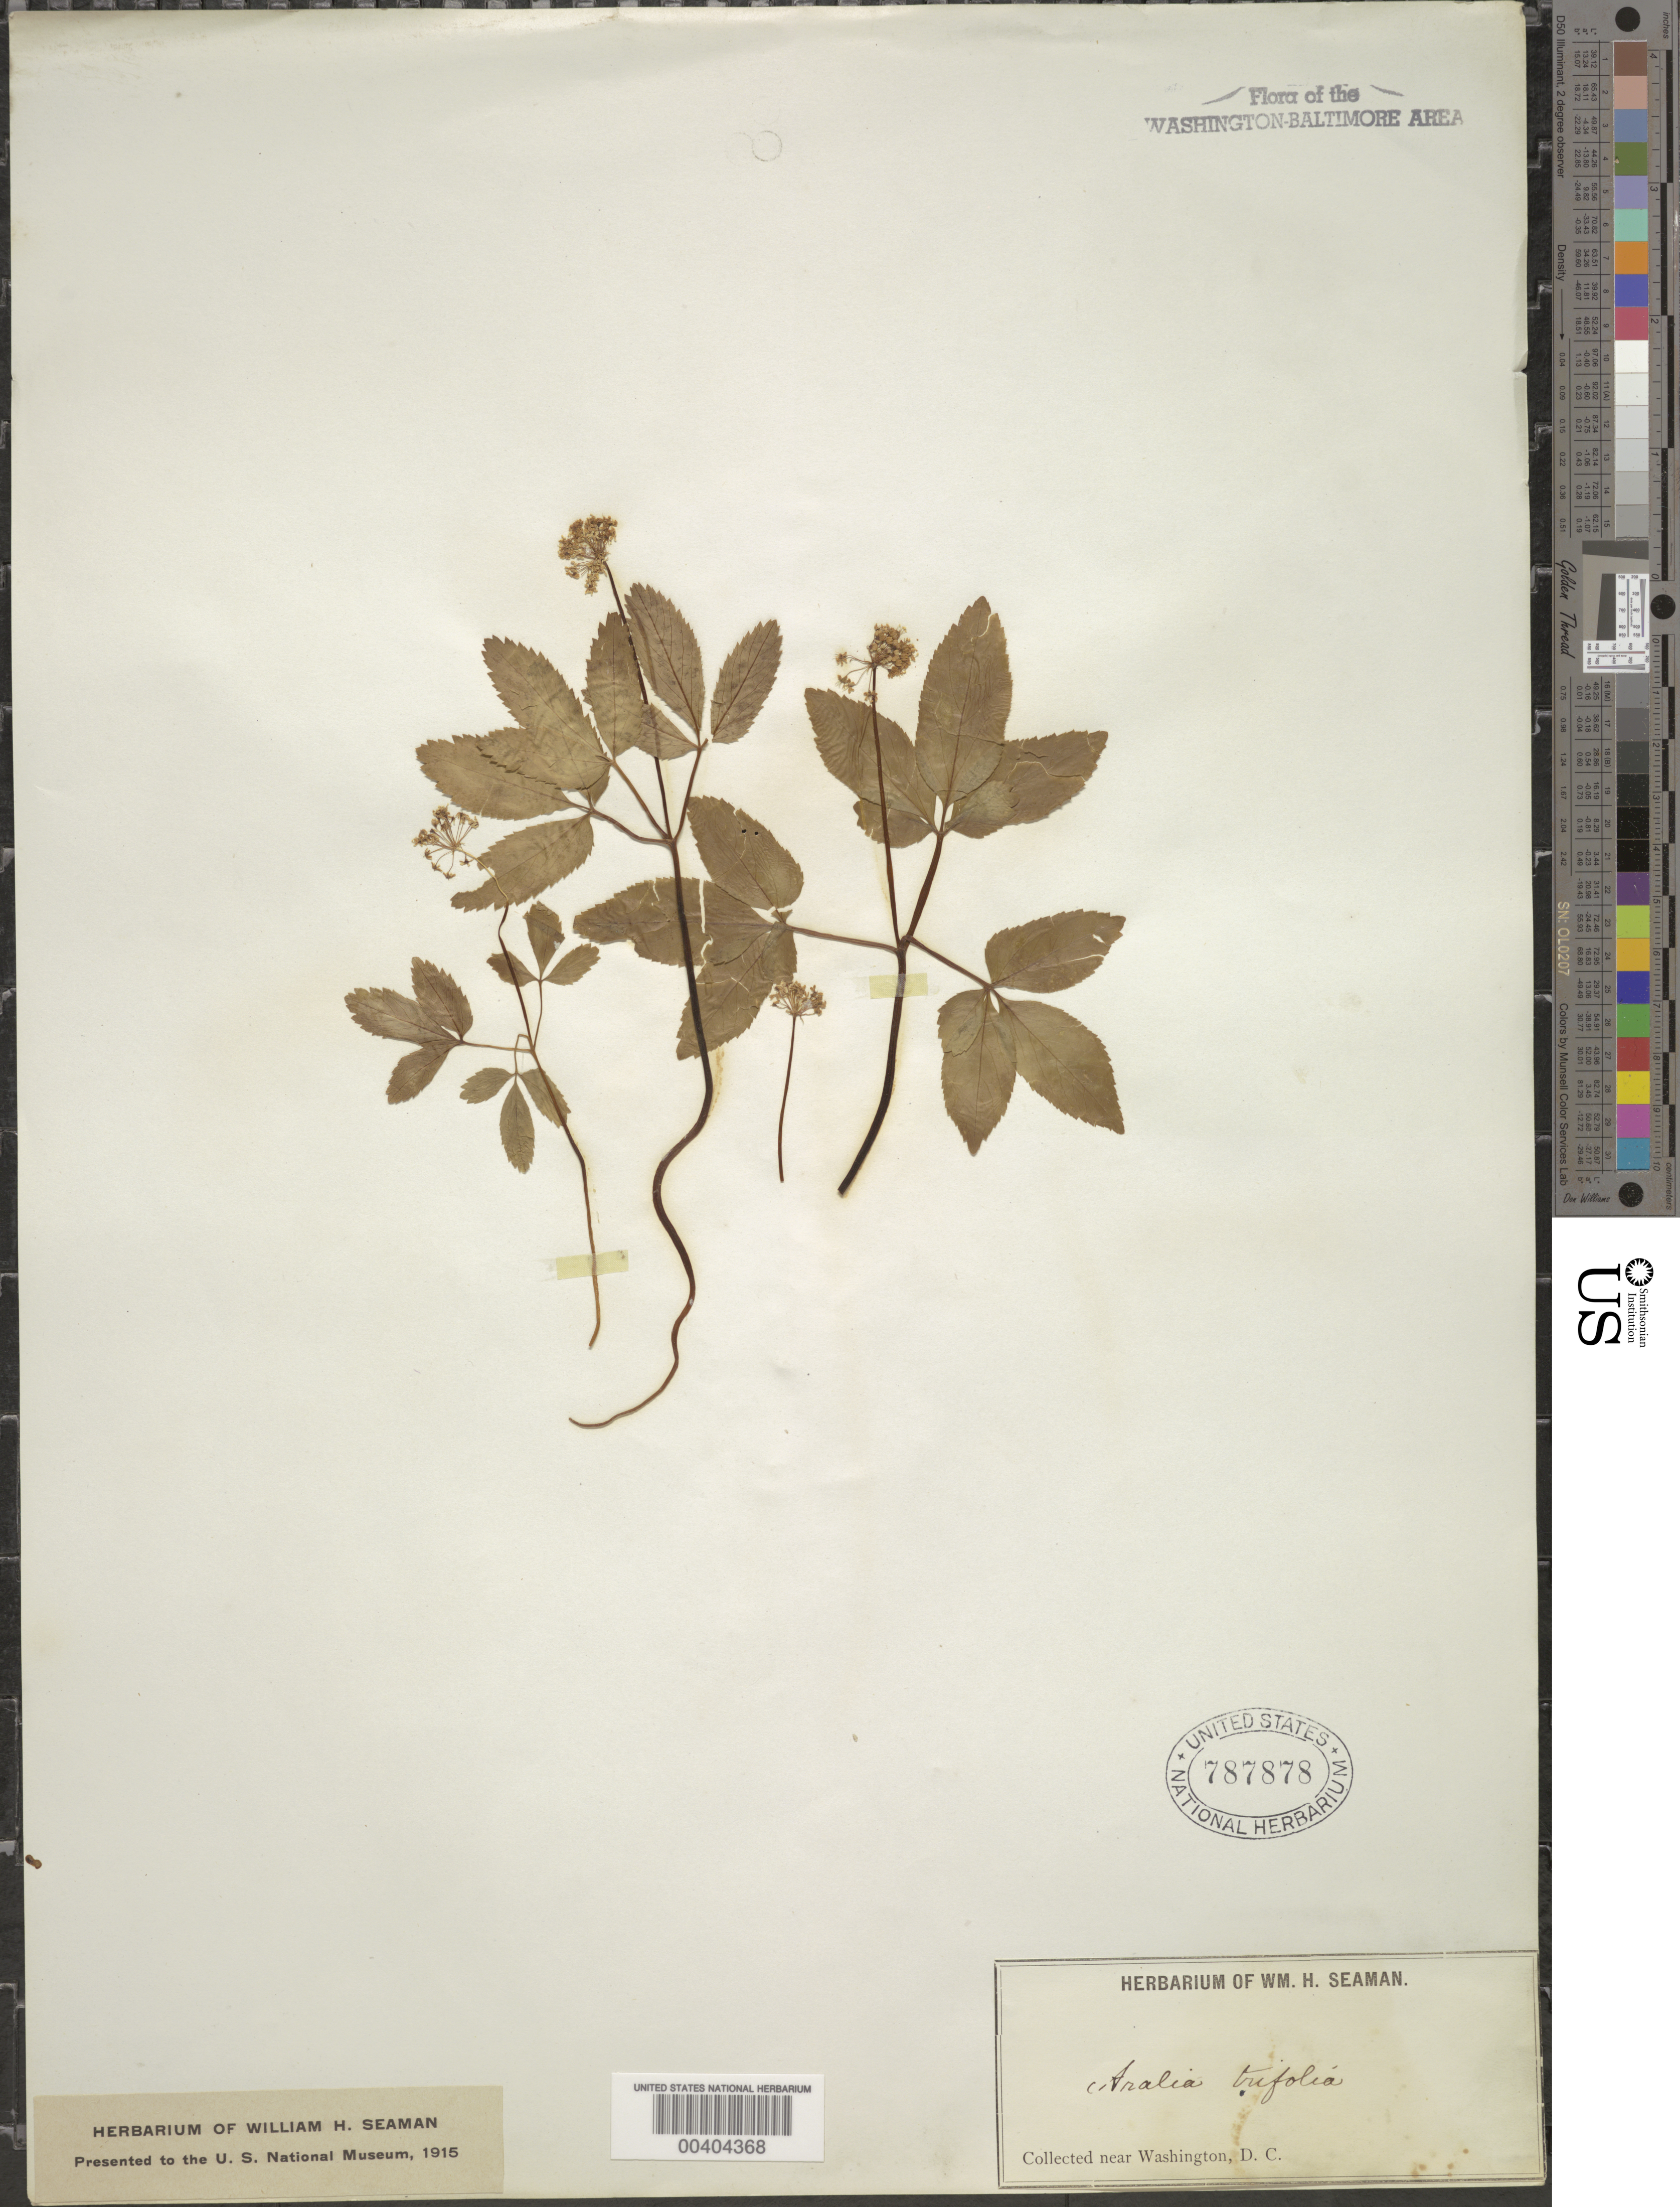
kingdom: Plantae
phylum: Tracheophyta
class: Magnoliopsida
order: Apiales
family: Araliaceae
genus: Panax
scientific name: Panax trifolius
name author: L.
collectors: W. Seaman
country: United States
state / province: District of Columbia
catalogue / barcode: US 787878